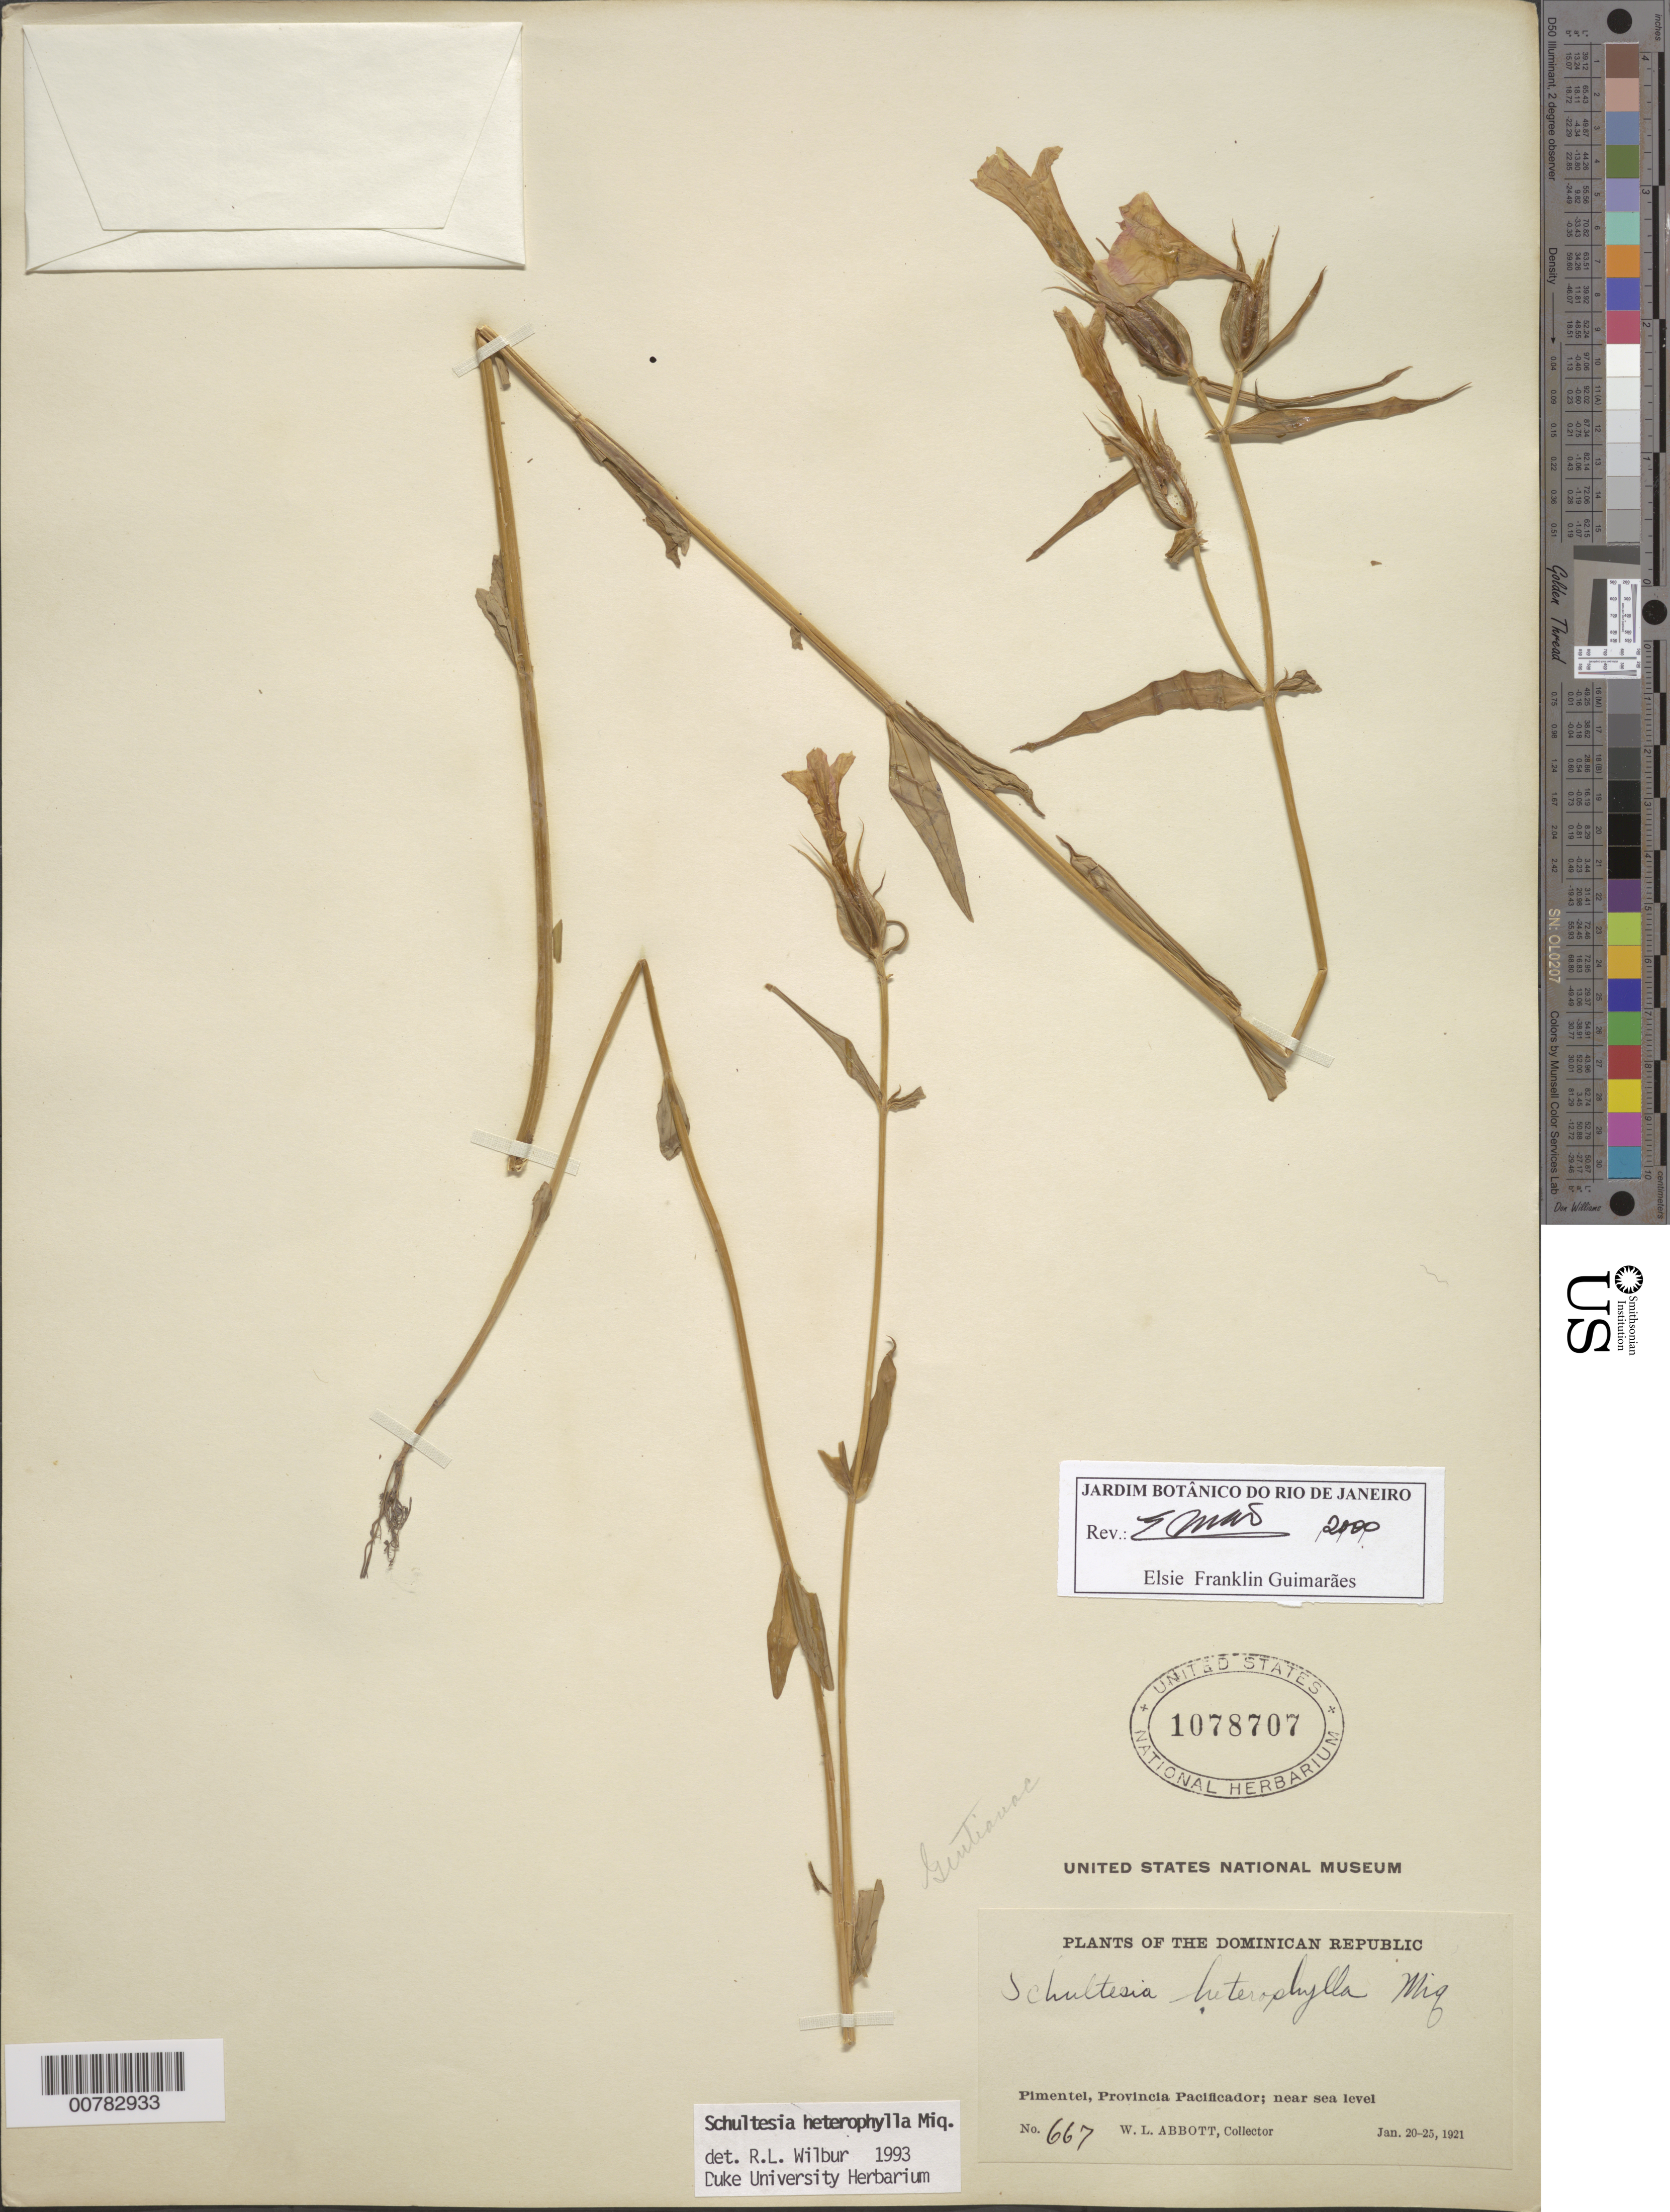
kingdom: Plantae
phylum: Tracheophyta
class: Magnoliopsida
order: Gentianales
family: Gentianaceae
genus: Schultesia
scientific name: Schultesia brachyptera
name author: Cham.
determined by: Franklin, E.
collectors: W. L. Abbott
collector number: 667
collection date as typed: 20 Jan 1910 to 25 Jan 1921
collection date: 1910-01-20/1921-01-25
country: Dominican Republic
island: Hispaniola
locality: Province of Pacificador?, Pimentel.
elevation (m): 0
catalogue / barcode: US 1078707